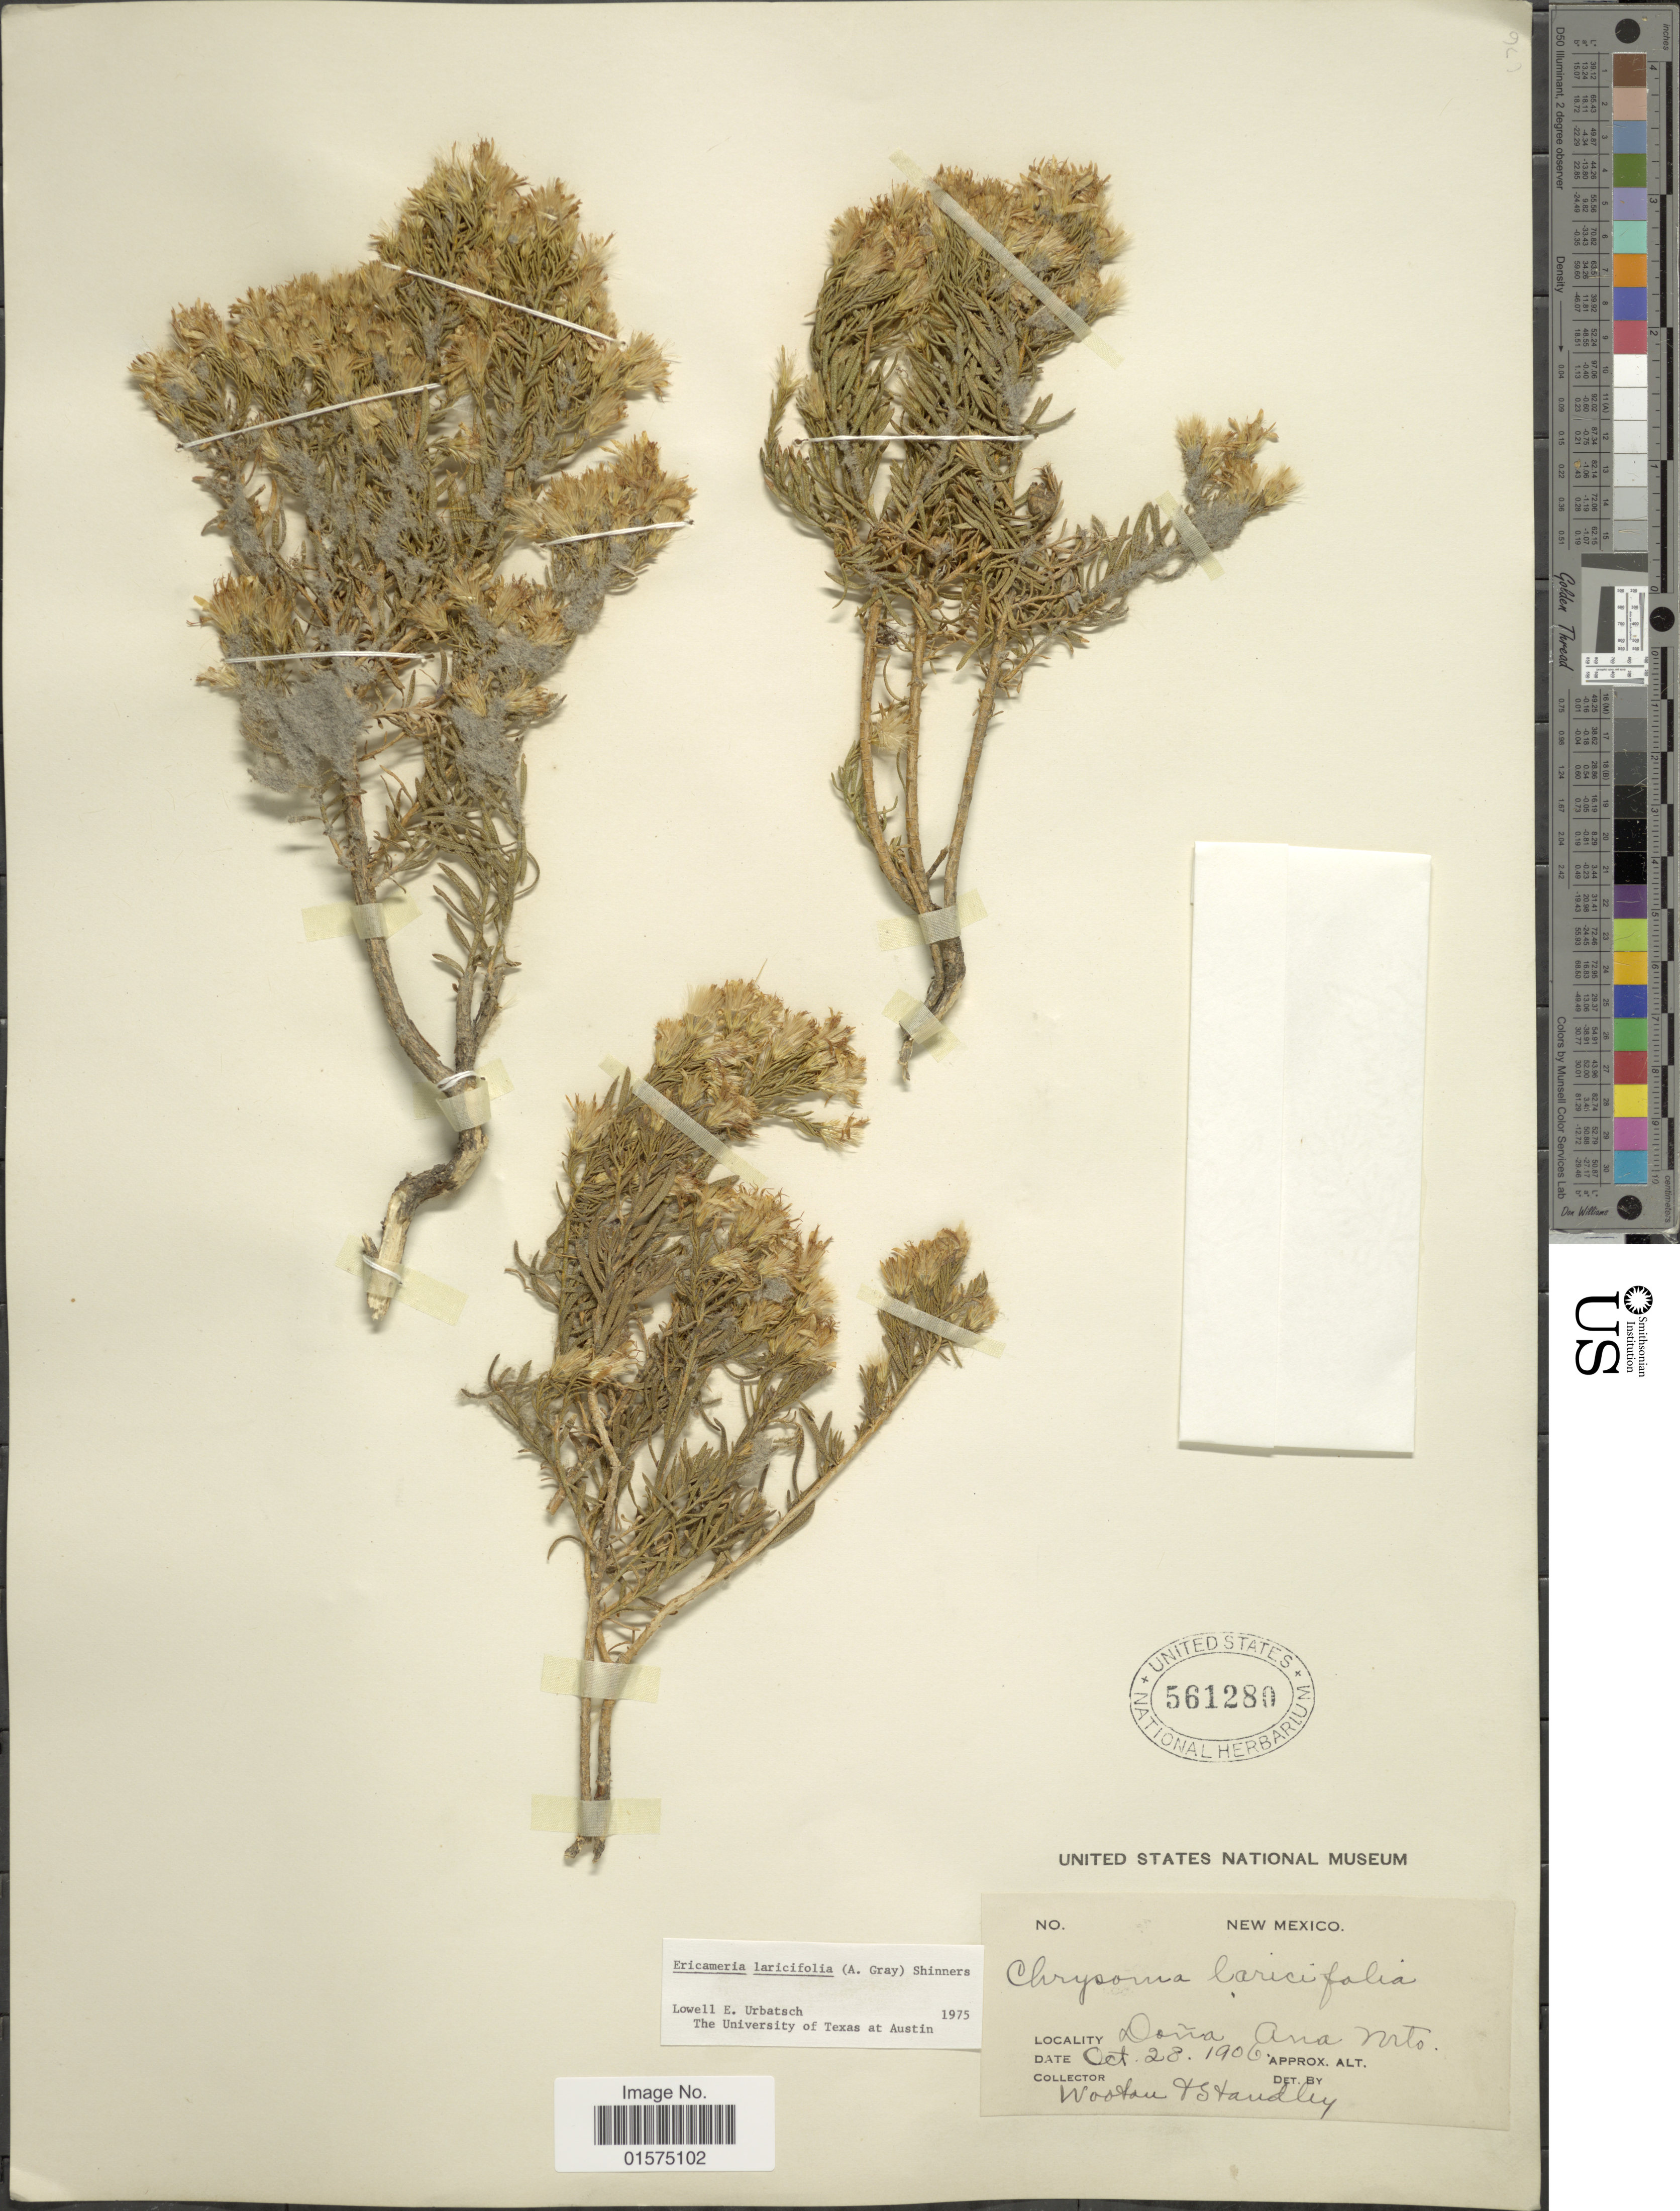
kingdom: Plantae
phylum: Tracheophyta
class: Magnoliopsida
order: Asterales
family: Asteraceae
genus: Ericameria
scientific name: Ericameria laricifolia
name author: (A. Gray) Shinners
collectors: E. O. Wooton & Standley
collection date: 1906-10-28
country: United States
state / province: New Mexico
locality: Doña Ana Mts.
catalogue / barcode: US 561280